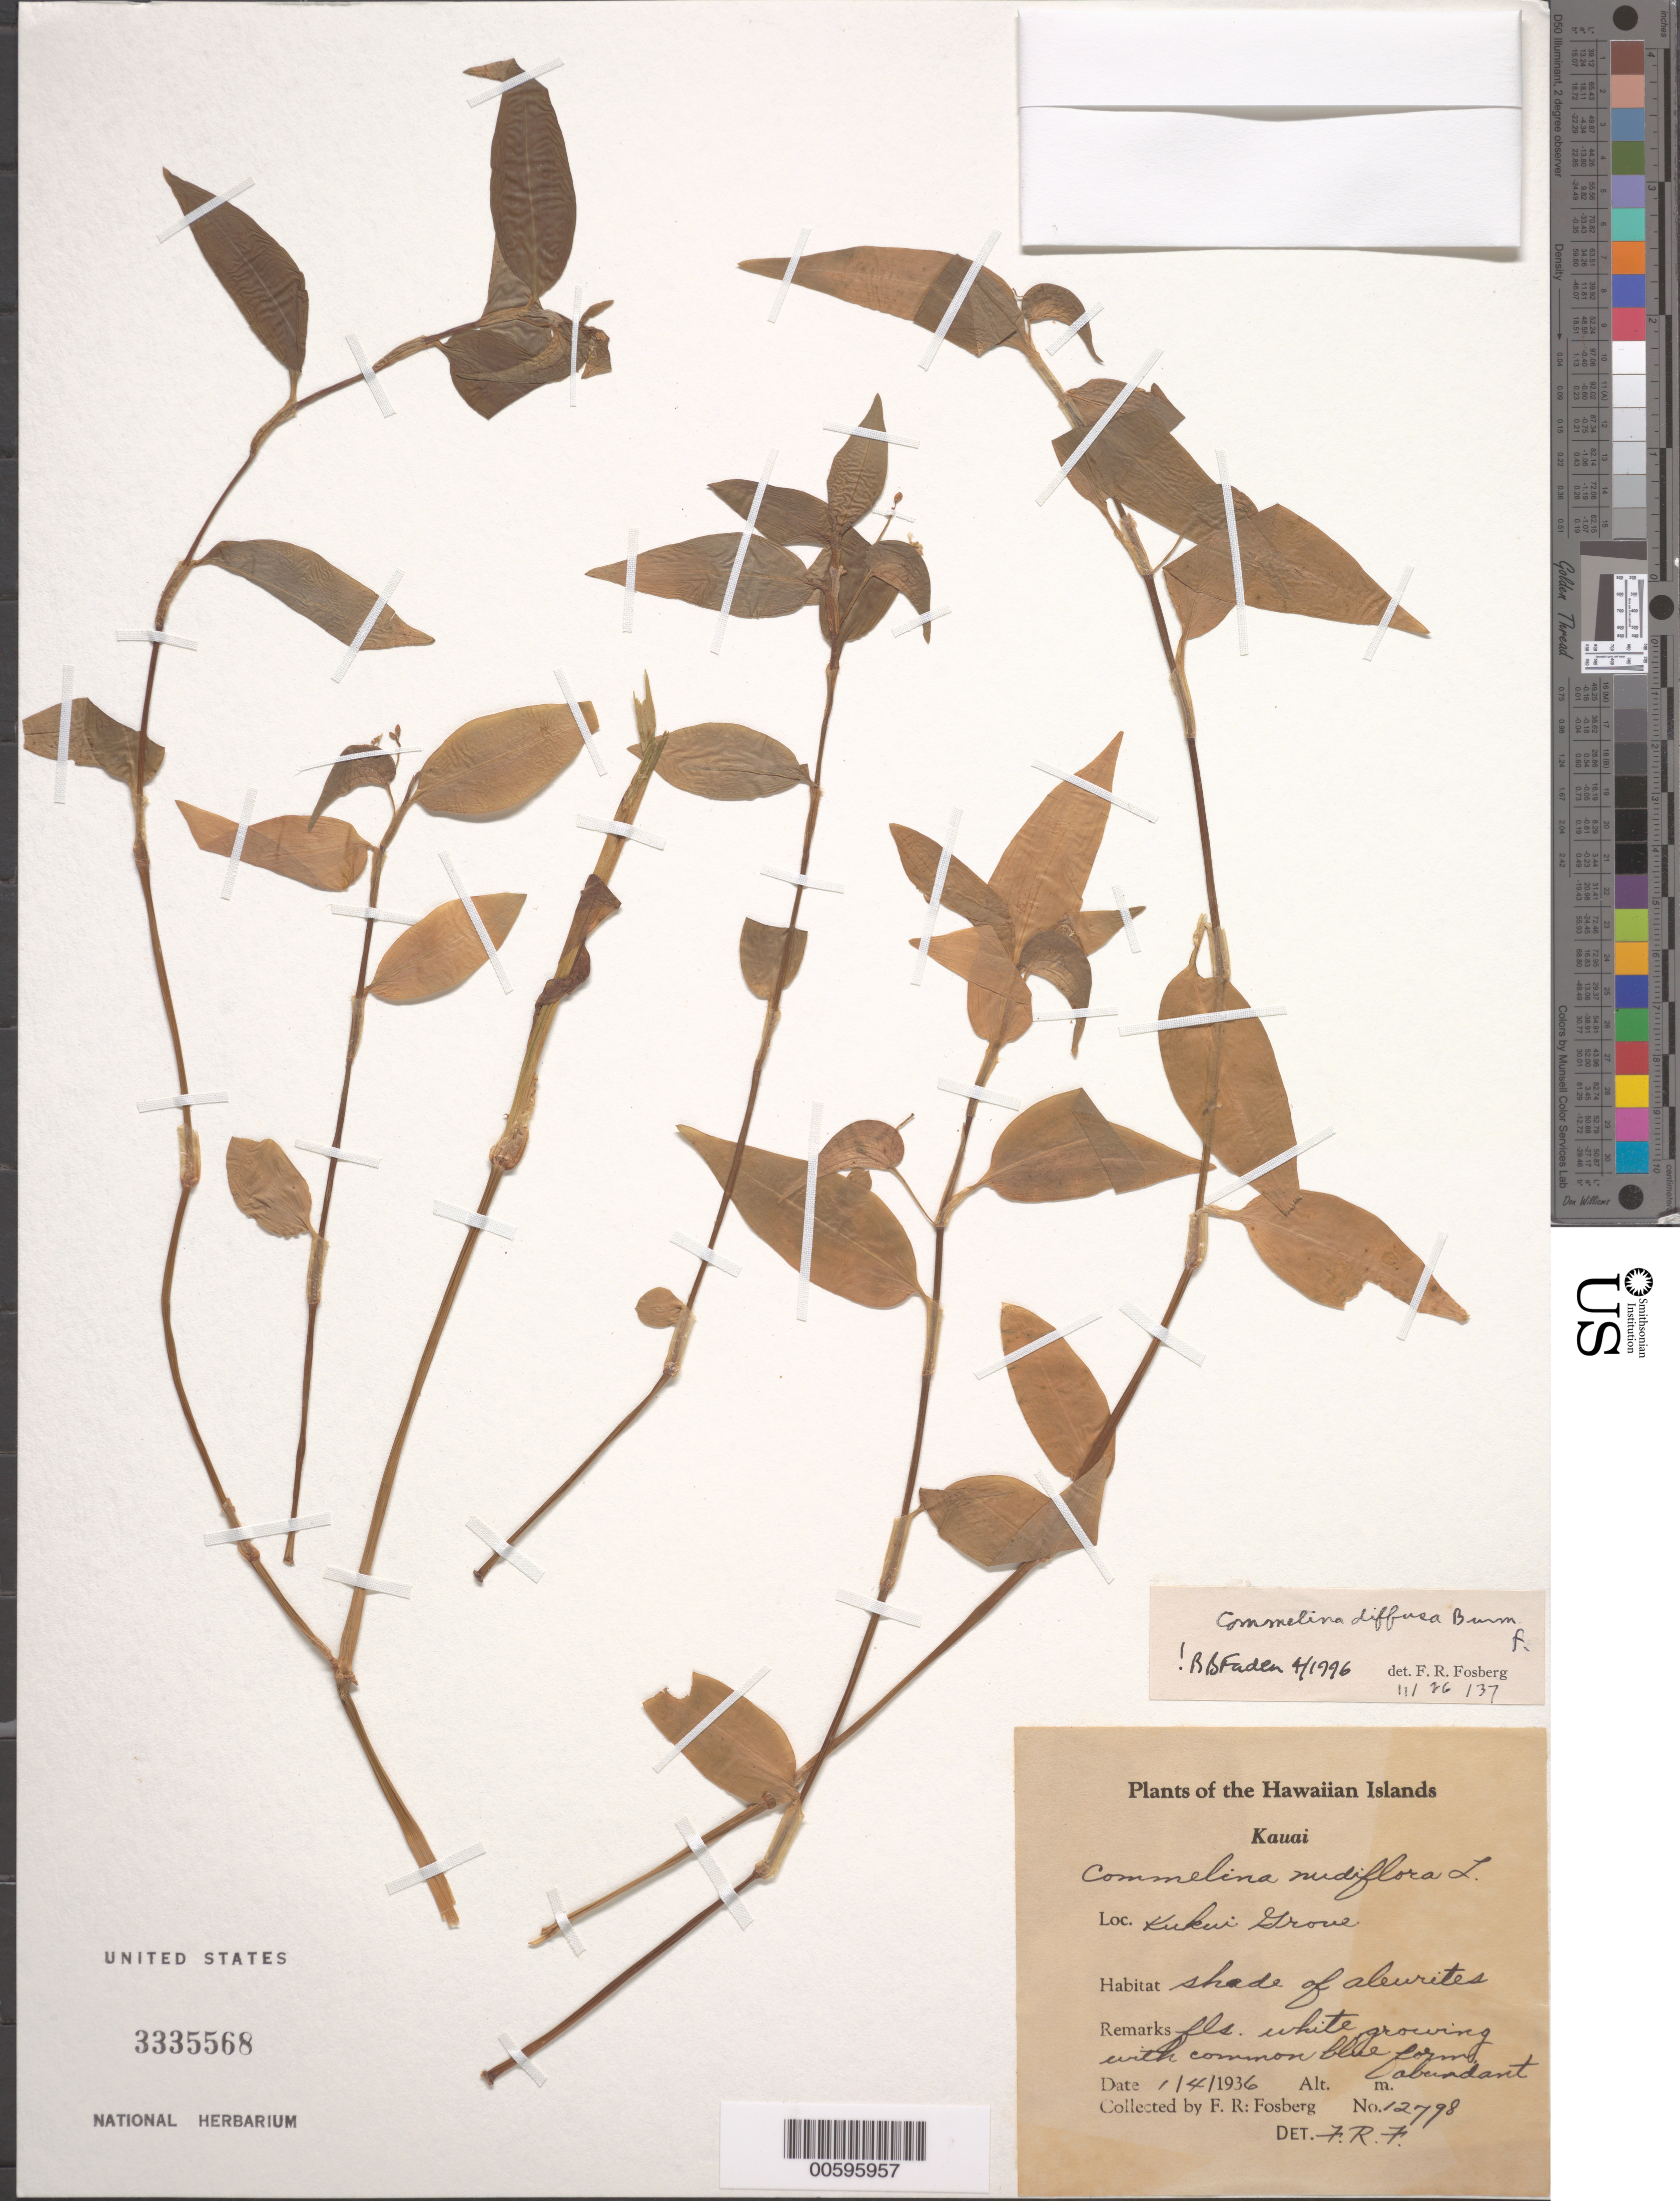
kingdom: Plantae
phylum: Tracheophyta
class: Liliopsida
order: Commelinales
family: Commelinaceae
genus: Commelina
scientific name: Commelina diffusa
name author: Burm. f.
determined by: Fosberg, F. R.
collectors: F. R. Fosberg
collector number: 12798?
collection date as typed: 4 Jan 1936 or 1 Apr 1936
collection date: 1936-01-04 or 1936-04-01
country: United States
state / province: Hawaii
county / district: Kauai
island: Kaua'i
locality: Kukui Grove.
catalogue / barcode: US 3335568